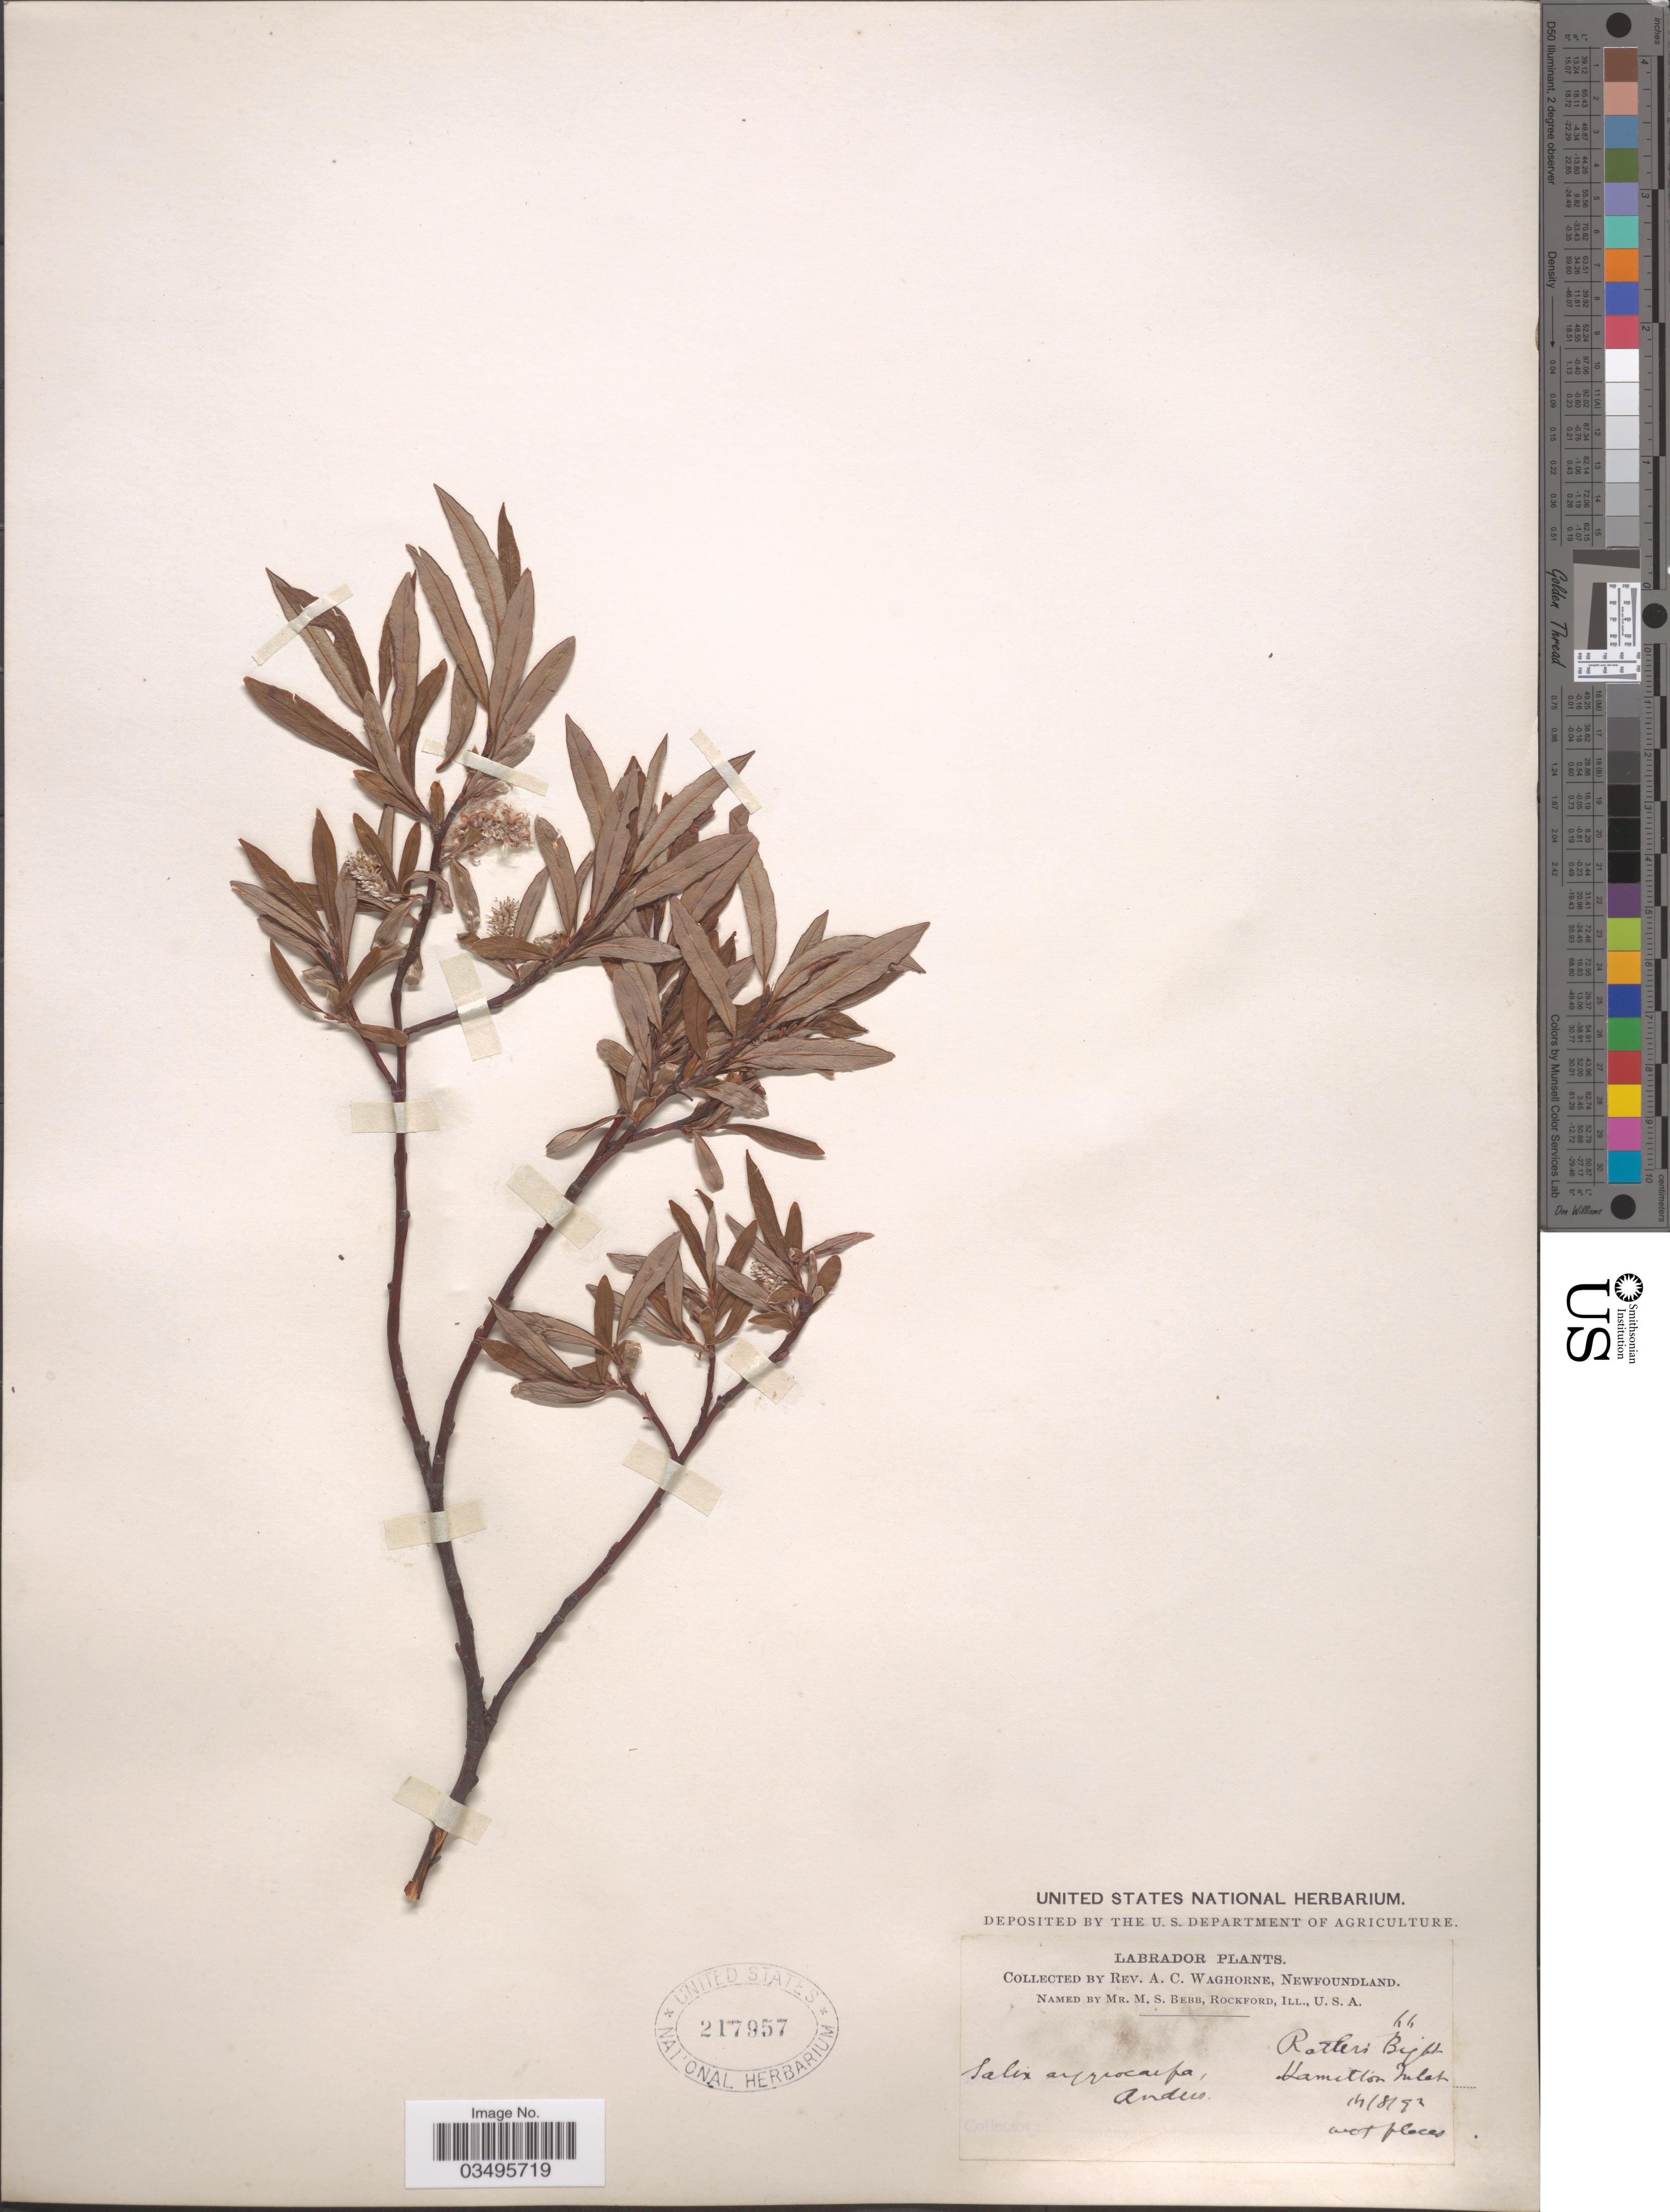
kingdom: Plantae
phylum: Tracheophyta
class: Magnoliopsida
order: Malpighiales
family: Salicaceae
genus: Salix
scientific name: Salix argyrocarpa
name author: L. Andersson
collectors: A. Waghorne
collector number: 66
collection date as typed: Transcribed d/m/y: 14/8/92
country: Canada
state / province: Newfoundland and Labrador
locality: Labrador. Ratler's Bight Hamilton Inlet.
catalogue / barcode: US 217957